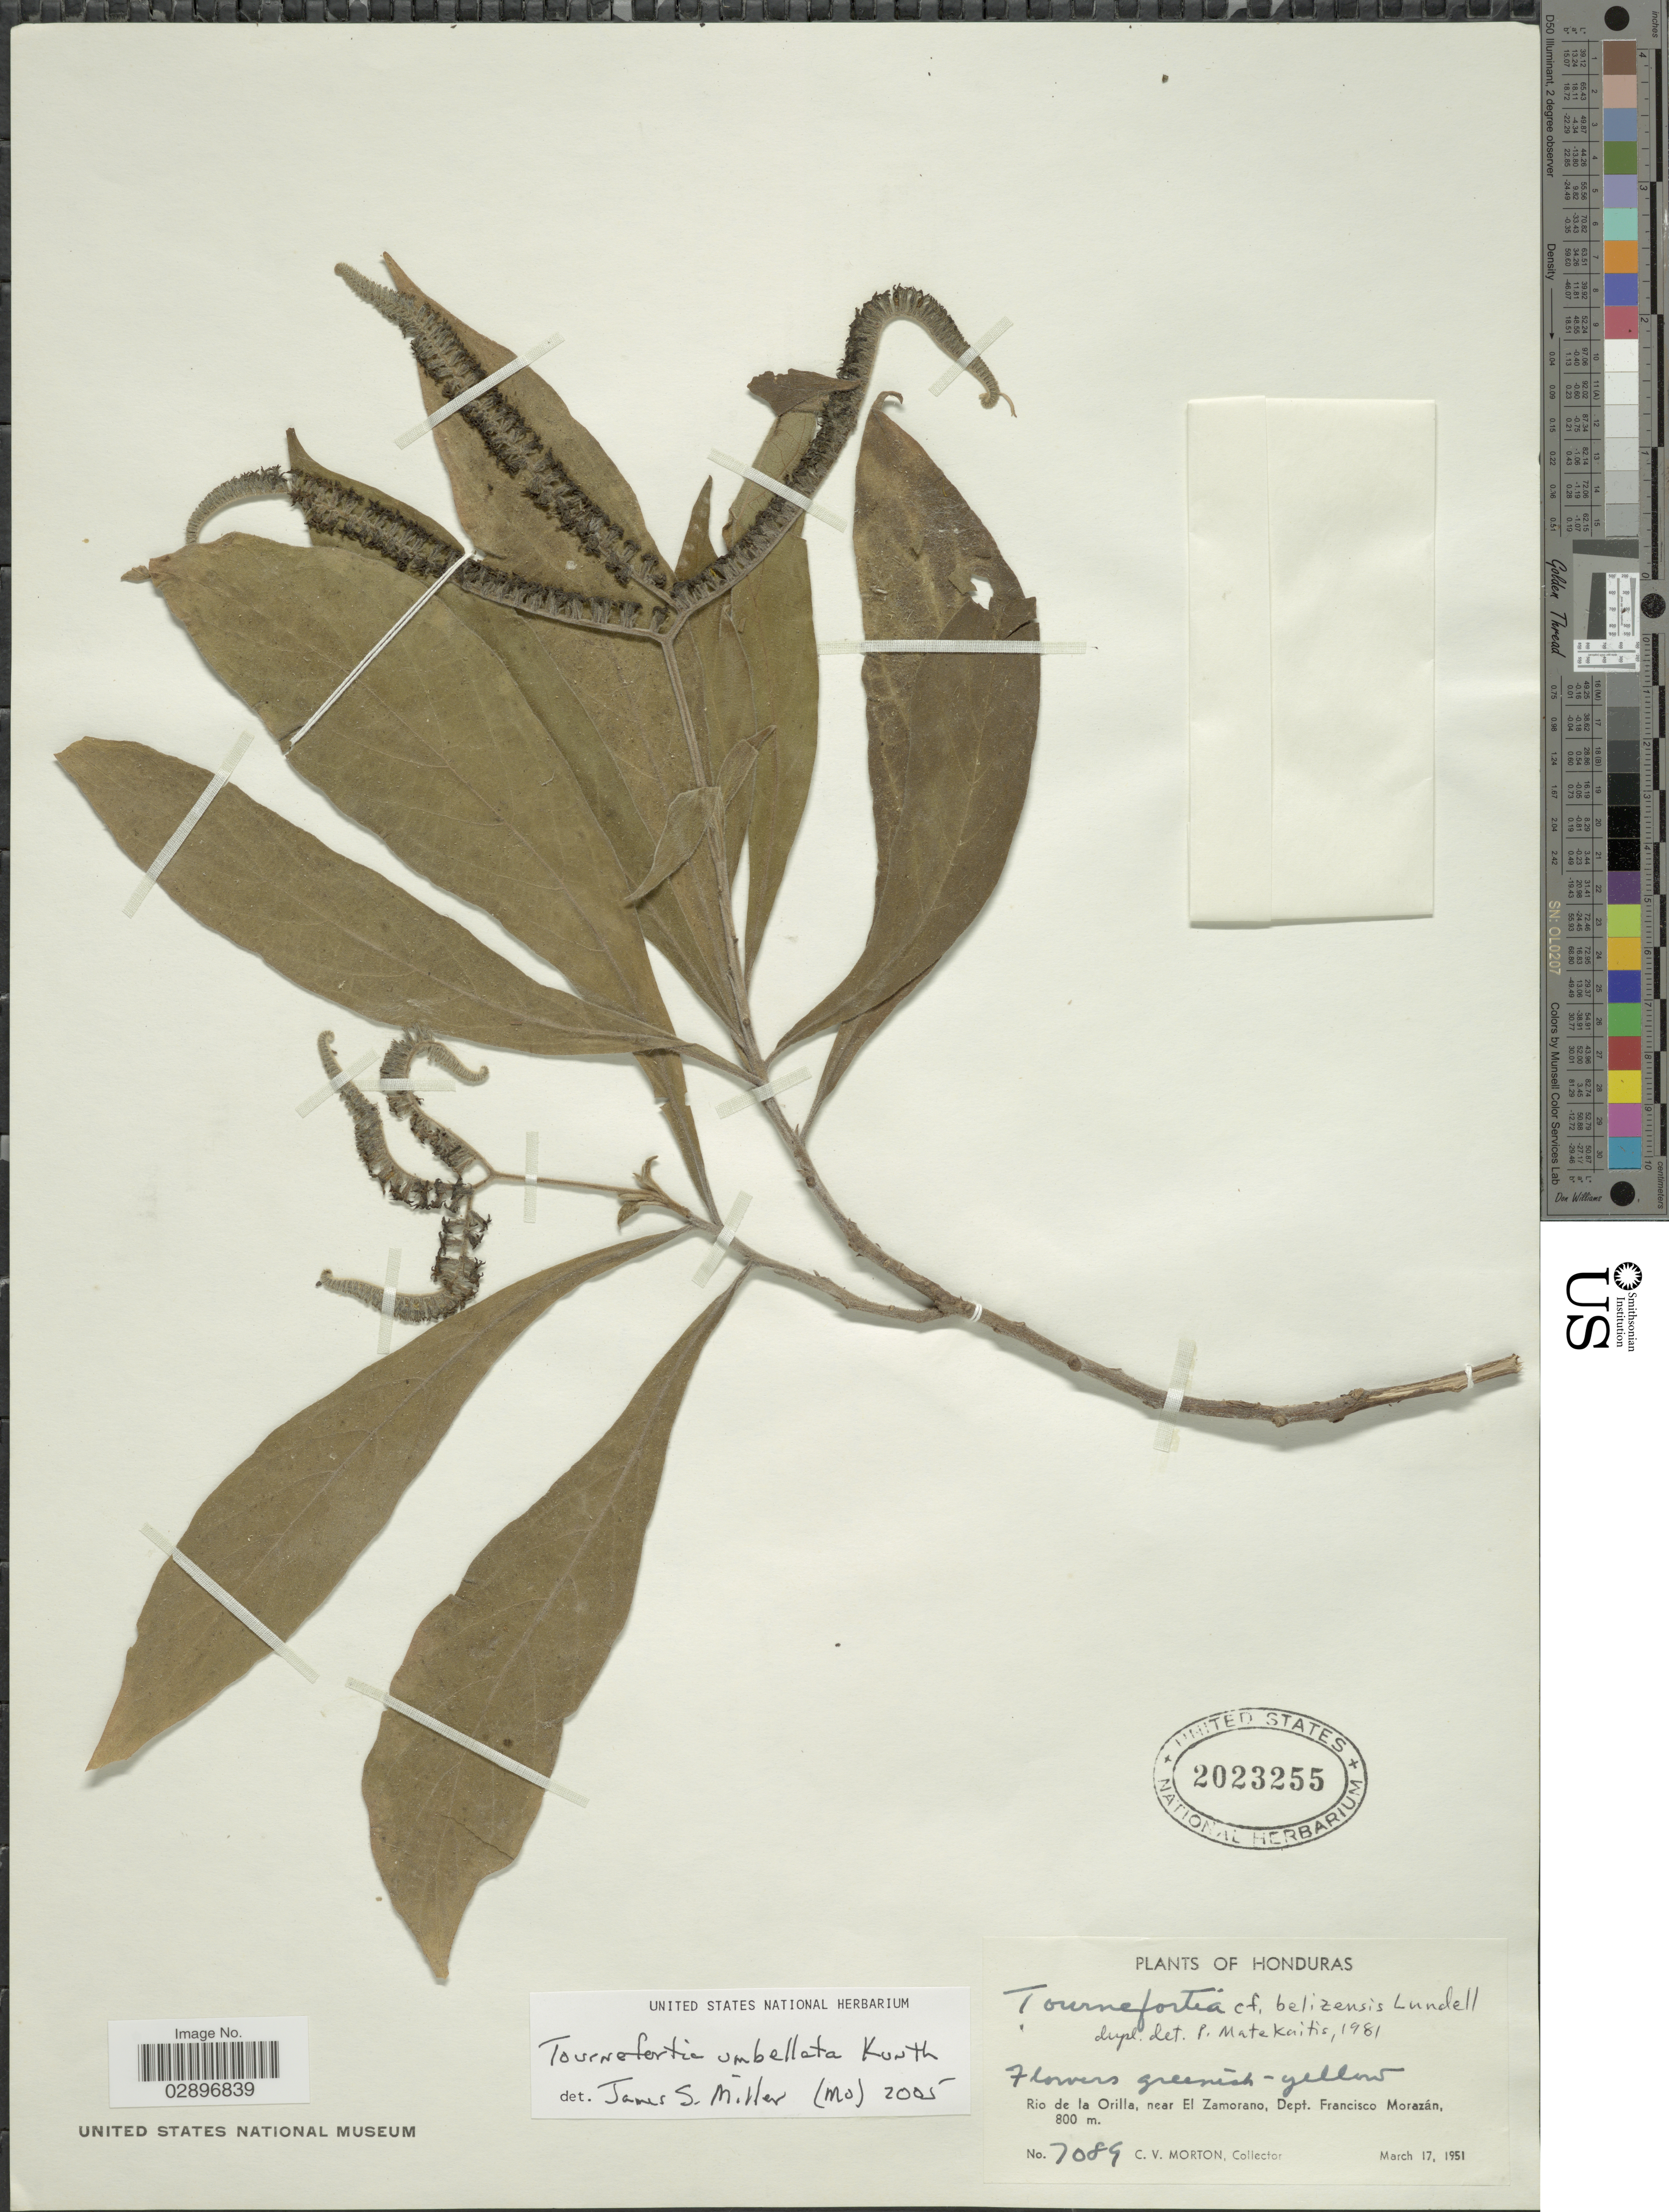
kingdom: Plantae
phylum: Tracheophyta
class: Magnoliopsida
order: Boraginales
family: Heliotropiaceae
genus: Tournefortia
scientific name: Tournefortia umbellata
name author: Kunth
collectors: C. V. Morton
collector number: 7089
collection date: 1951-03-17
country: Honduras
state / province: Fco. Morazán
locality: Rio de la Orilla, near El Zamorano, Dept. Francisco Morazán.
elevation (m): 800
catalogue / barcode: US 2023255